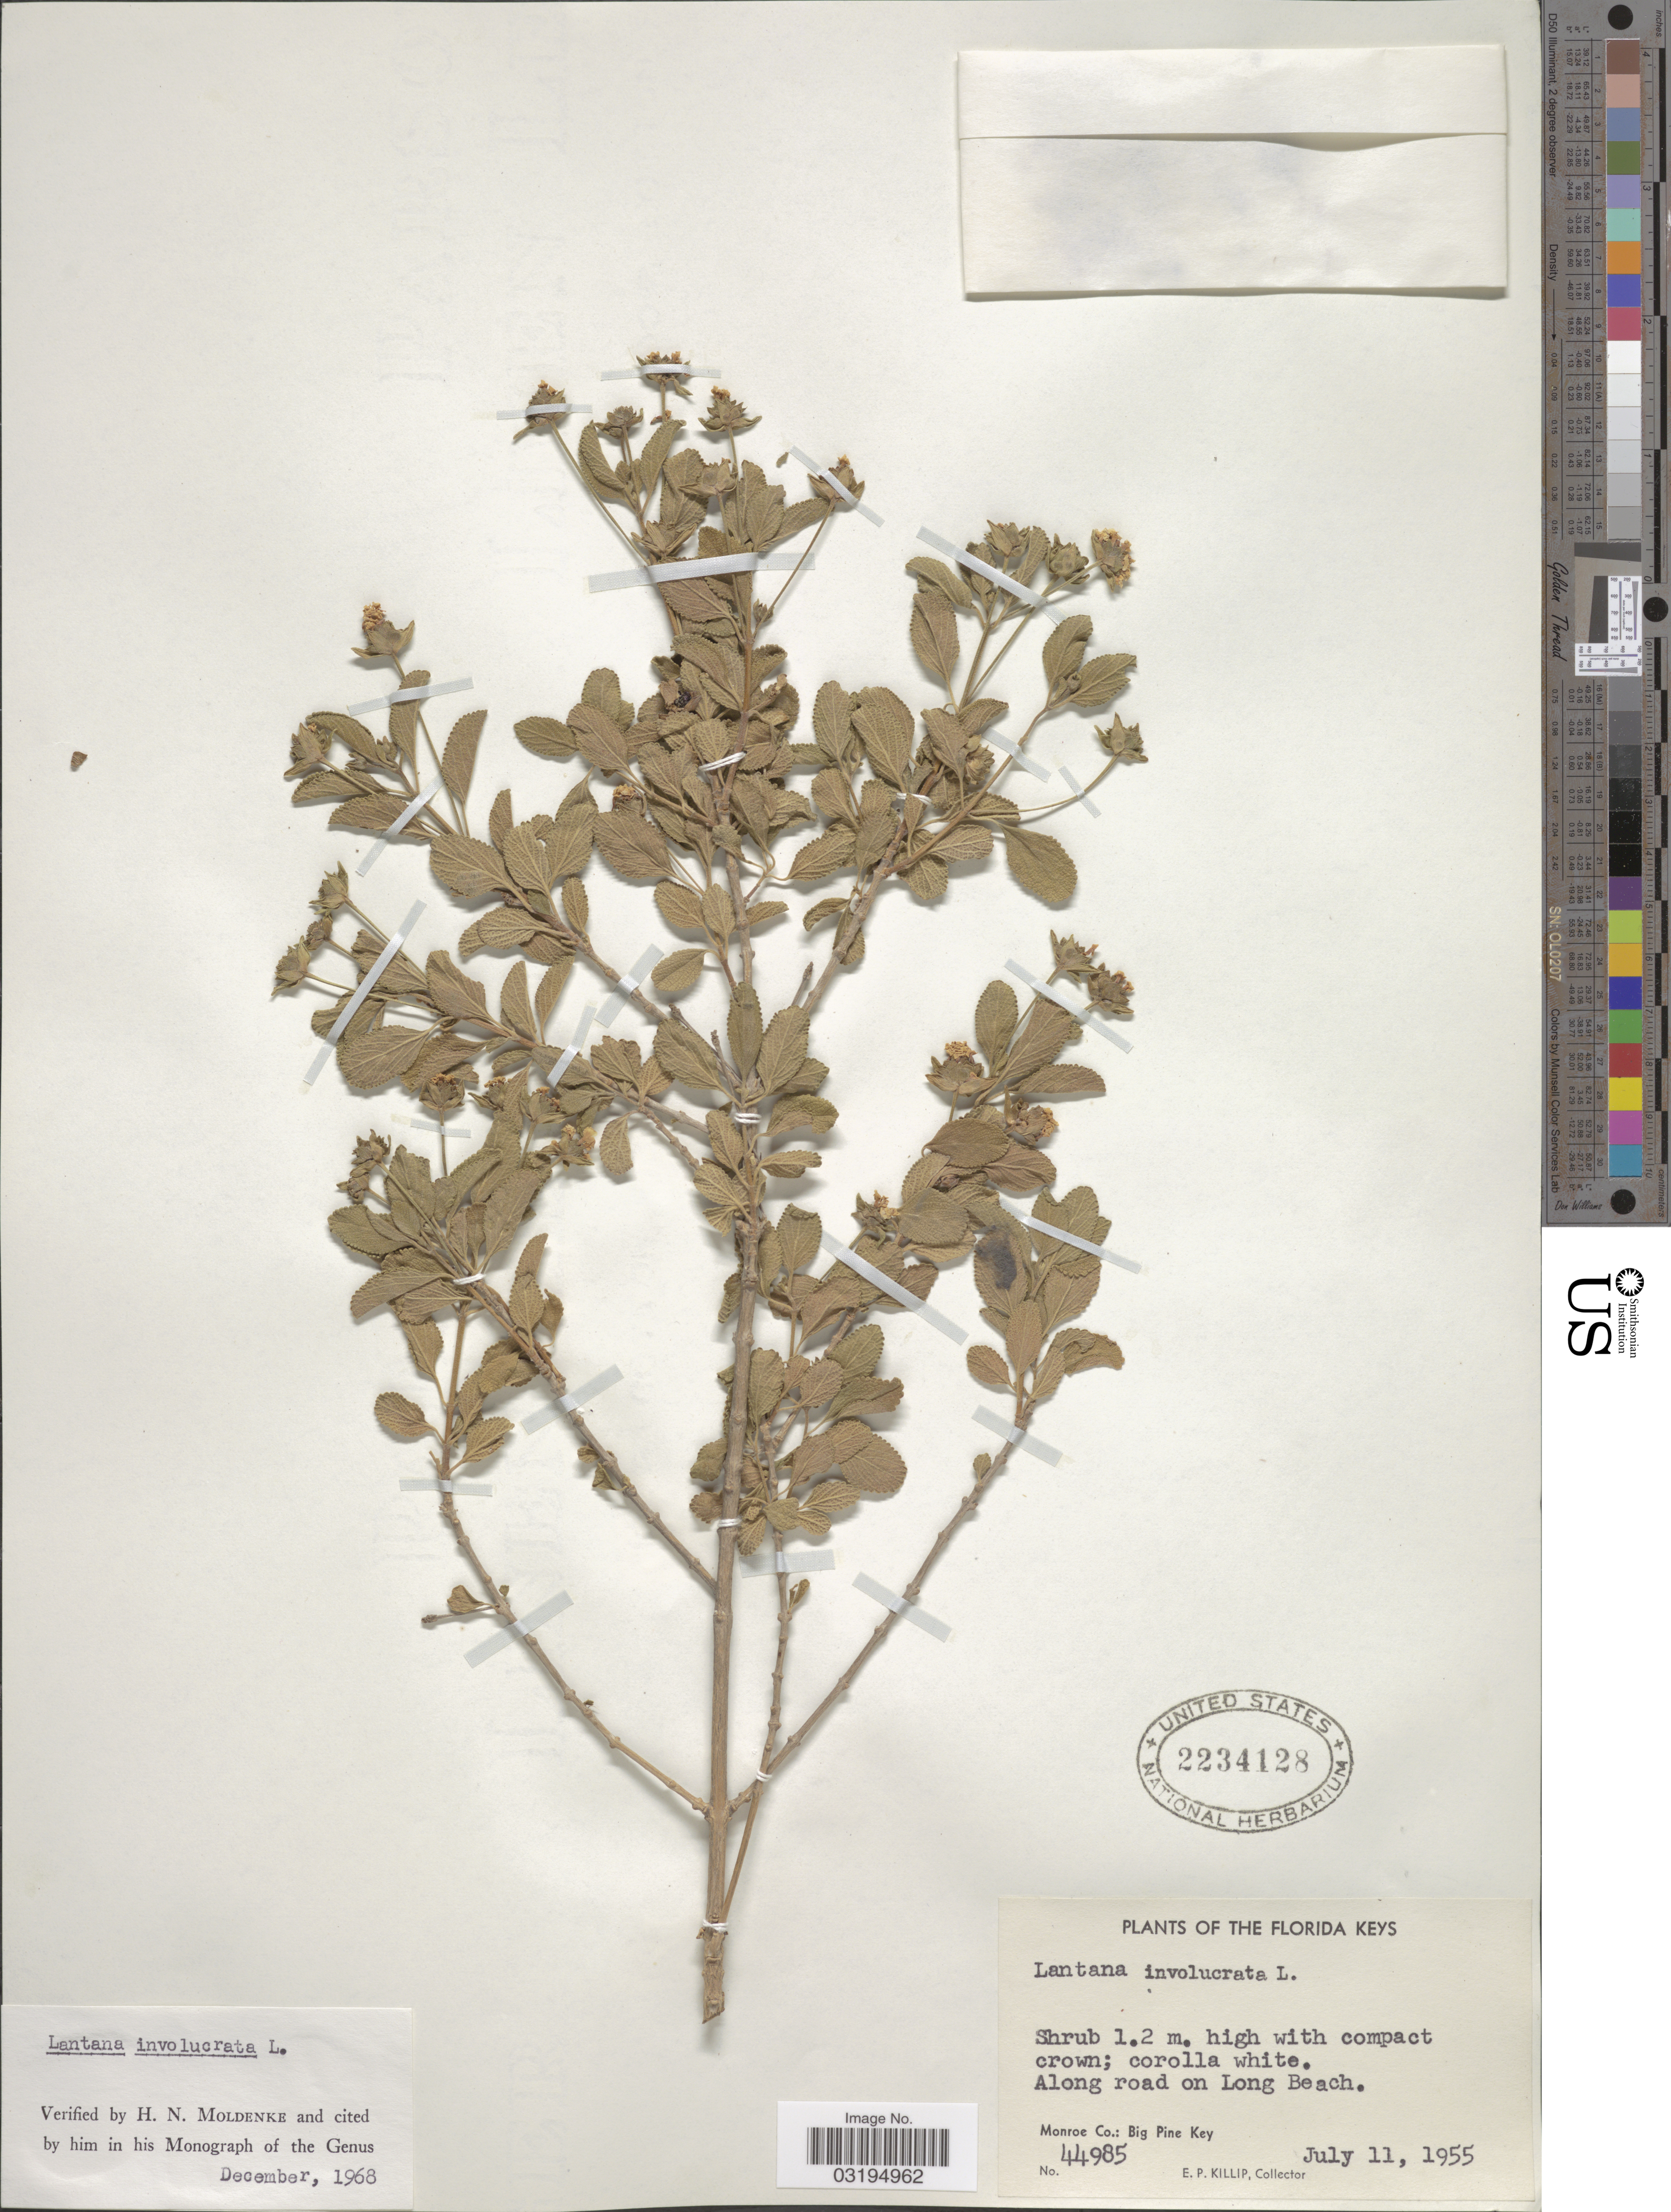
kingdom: Plantae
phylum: Tracheophyta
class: Magnoliopsida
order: Lamiales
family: Verbenaceae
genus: Lantana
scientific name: Lantana involucrata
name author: L.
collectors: E. P. Killip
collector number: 44985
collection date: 1955-07-11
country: United States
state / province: Florida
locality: The Florida Keys, Along road on Long Beach. Monroe Co.: Big Pine Key.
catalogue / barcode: US 2234128